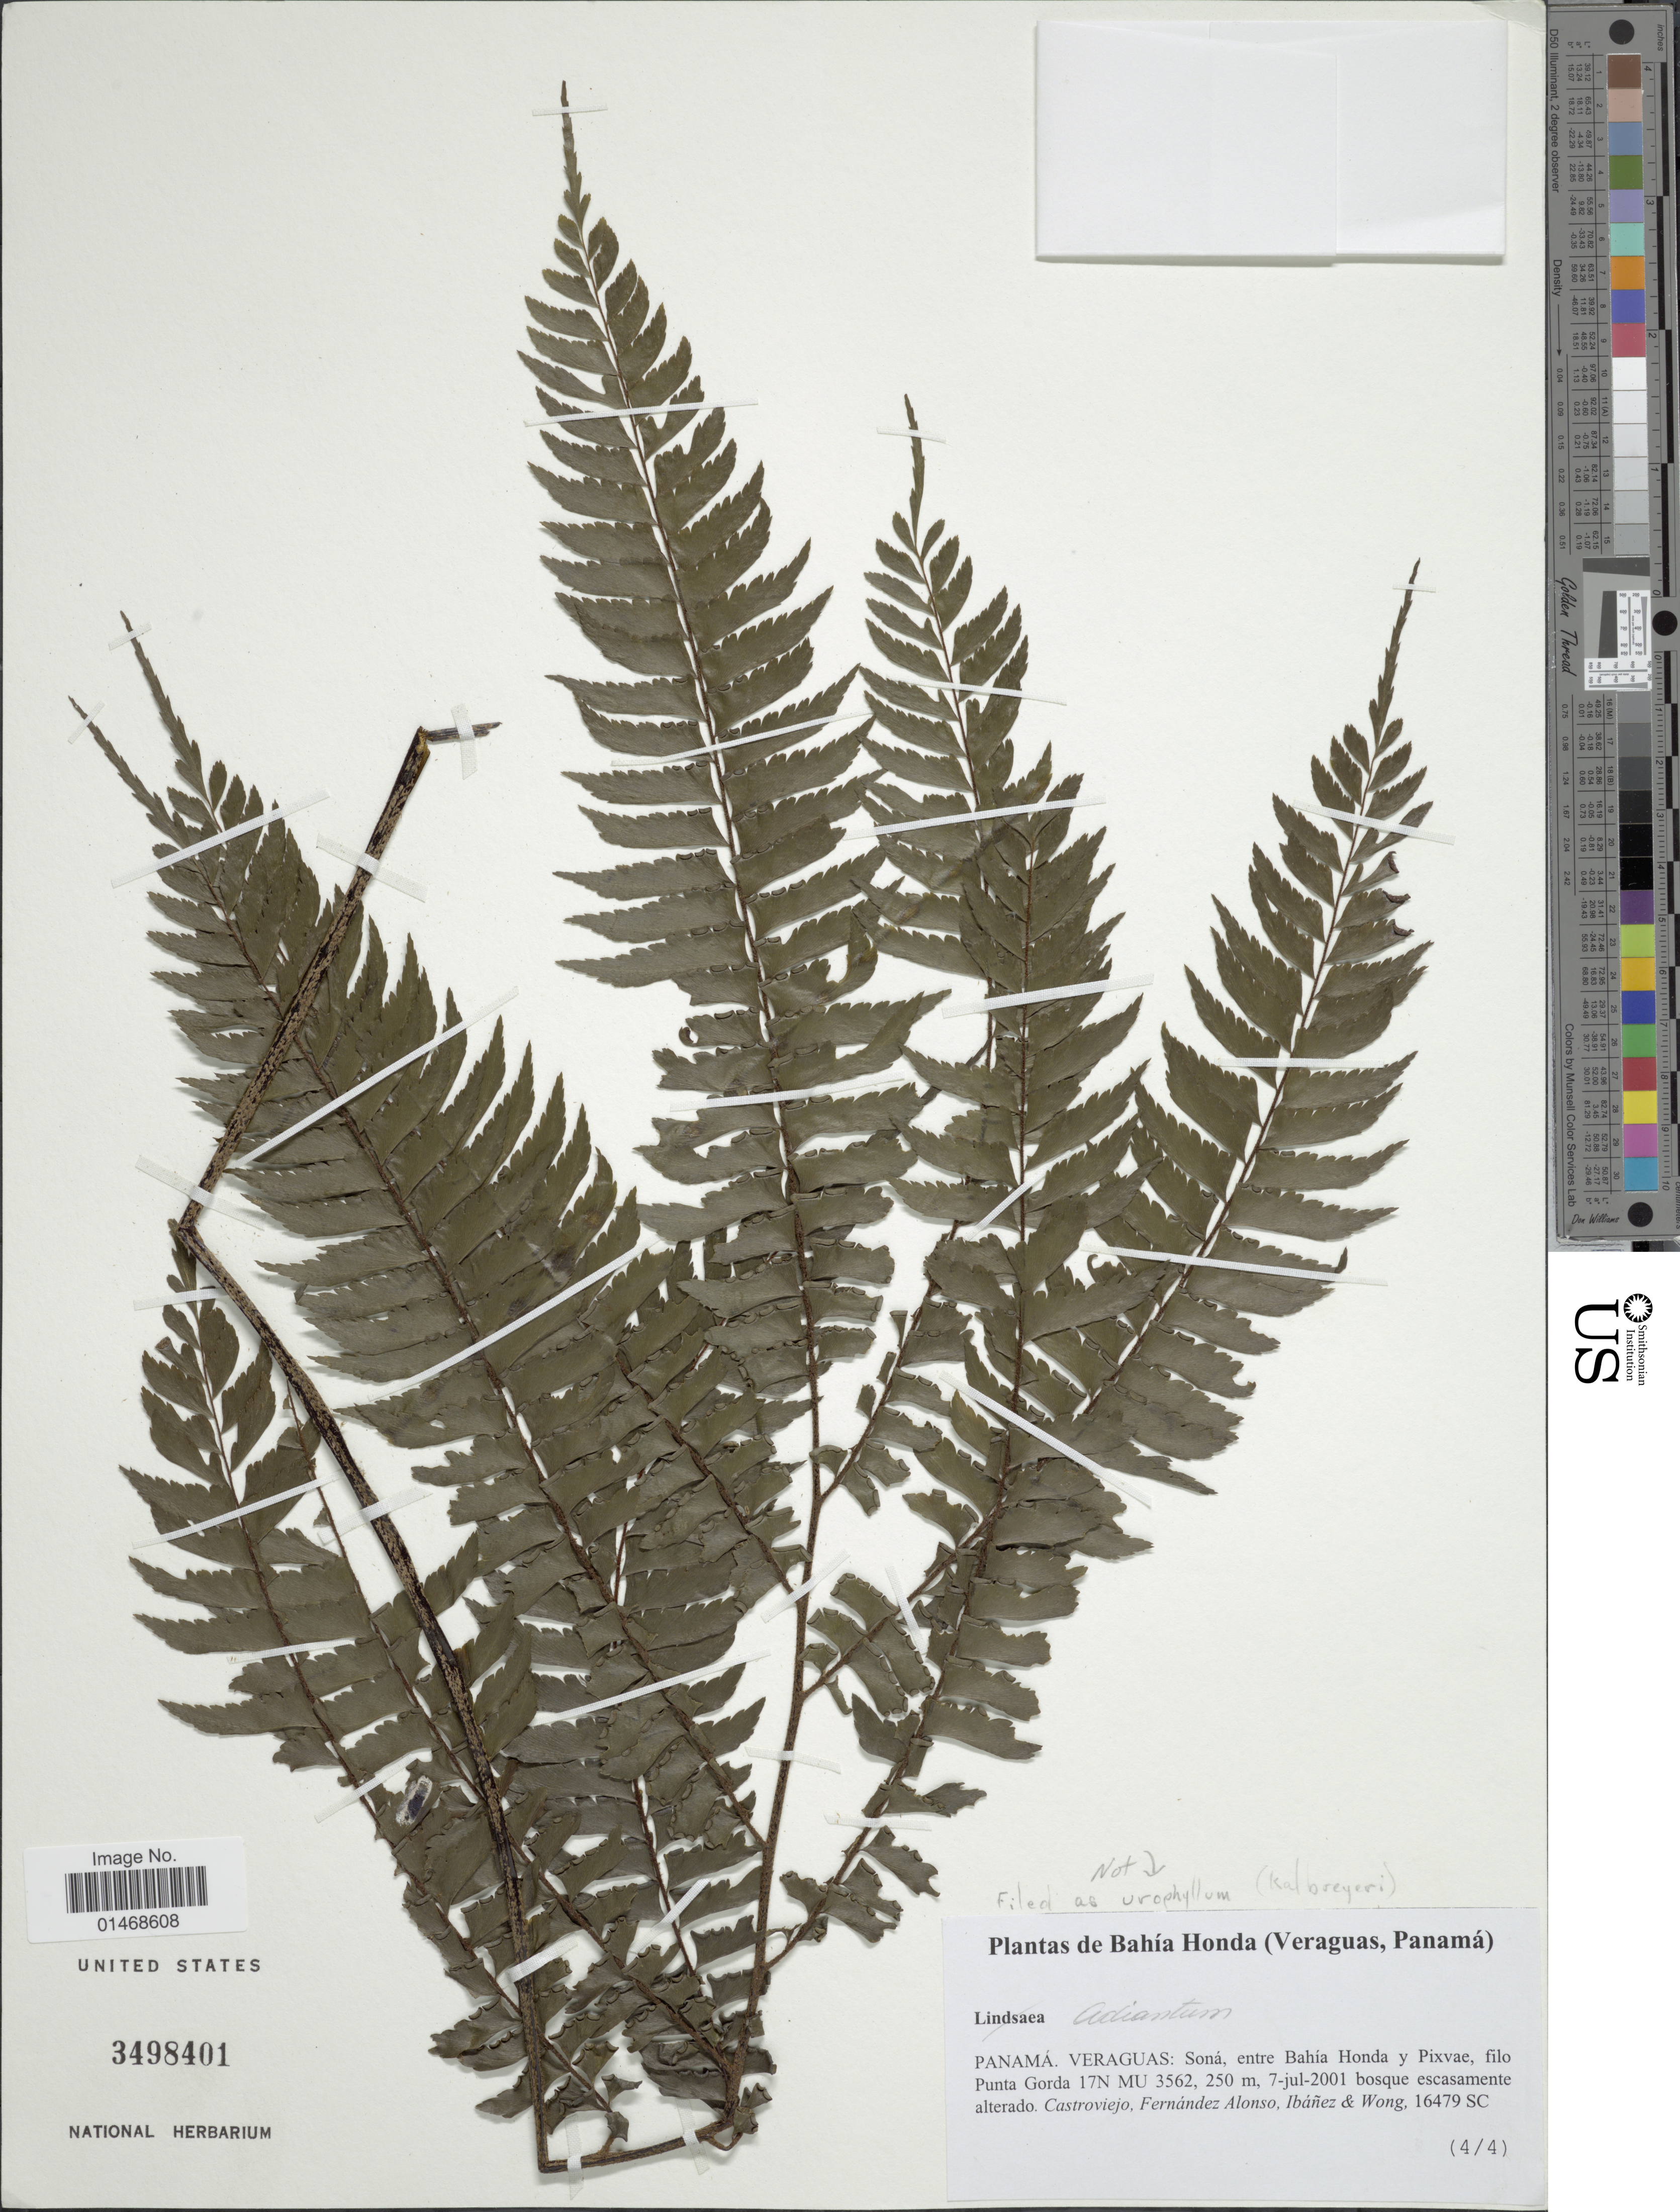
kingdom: Plantae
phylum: Tracheophyta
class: Polypodiopsida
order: Polypodiales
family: Pteridaceae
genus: Adiantum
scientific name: Adiantum sp.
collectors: Castroviejo, --, F. Alonso & -. Wong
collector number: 16479 SC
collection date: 2001-07-07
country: Panama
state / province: Veraguas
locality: Soná, entre Bahía Honda y Pixvae, filo Punta Gorda 17N MU 3562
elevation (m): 250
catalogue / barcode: US 3498401